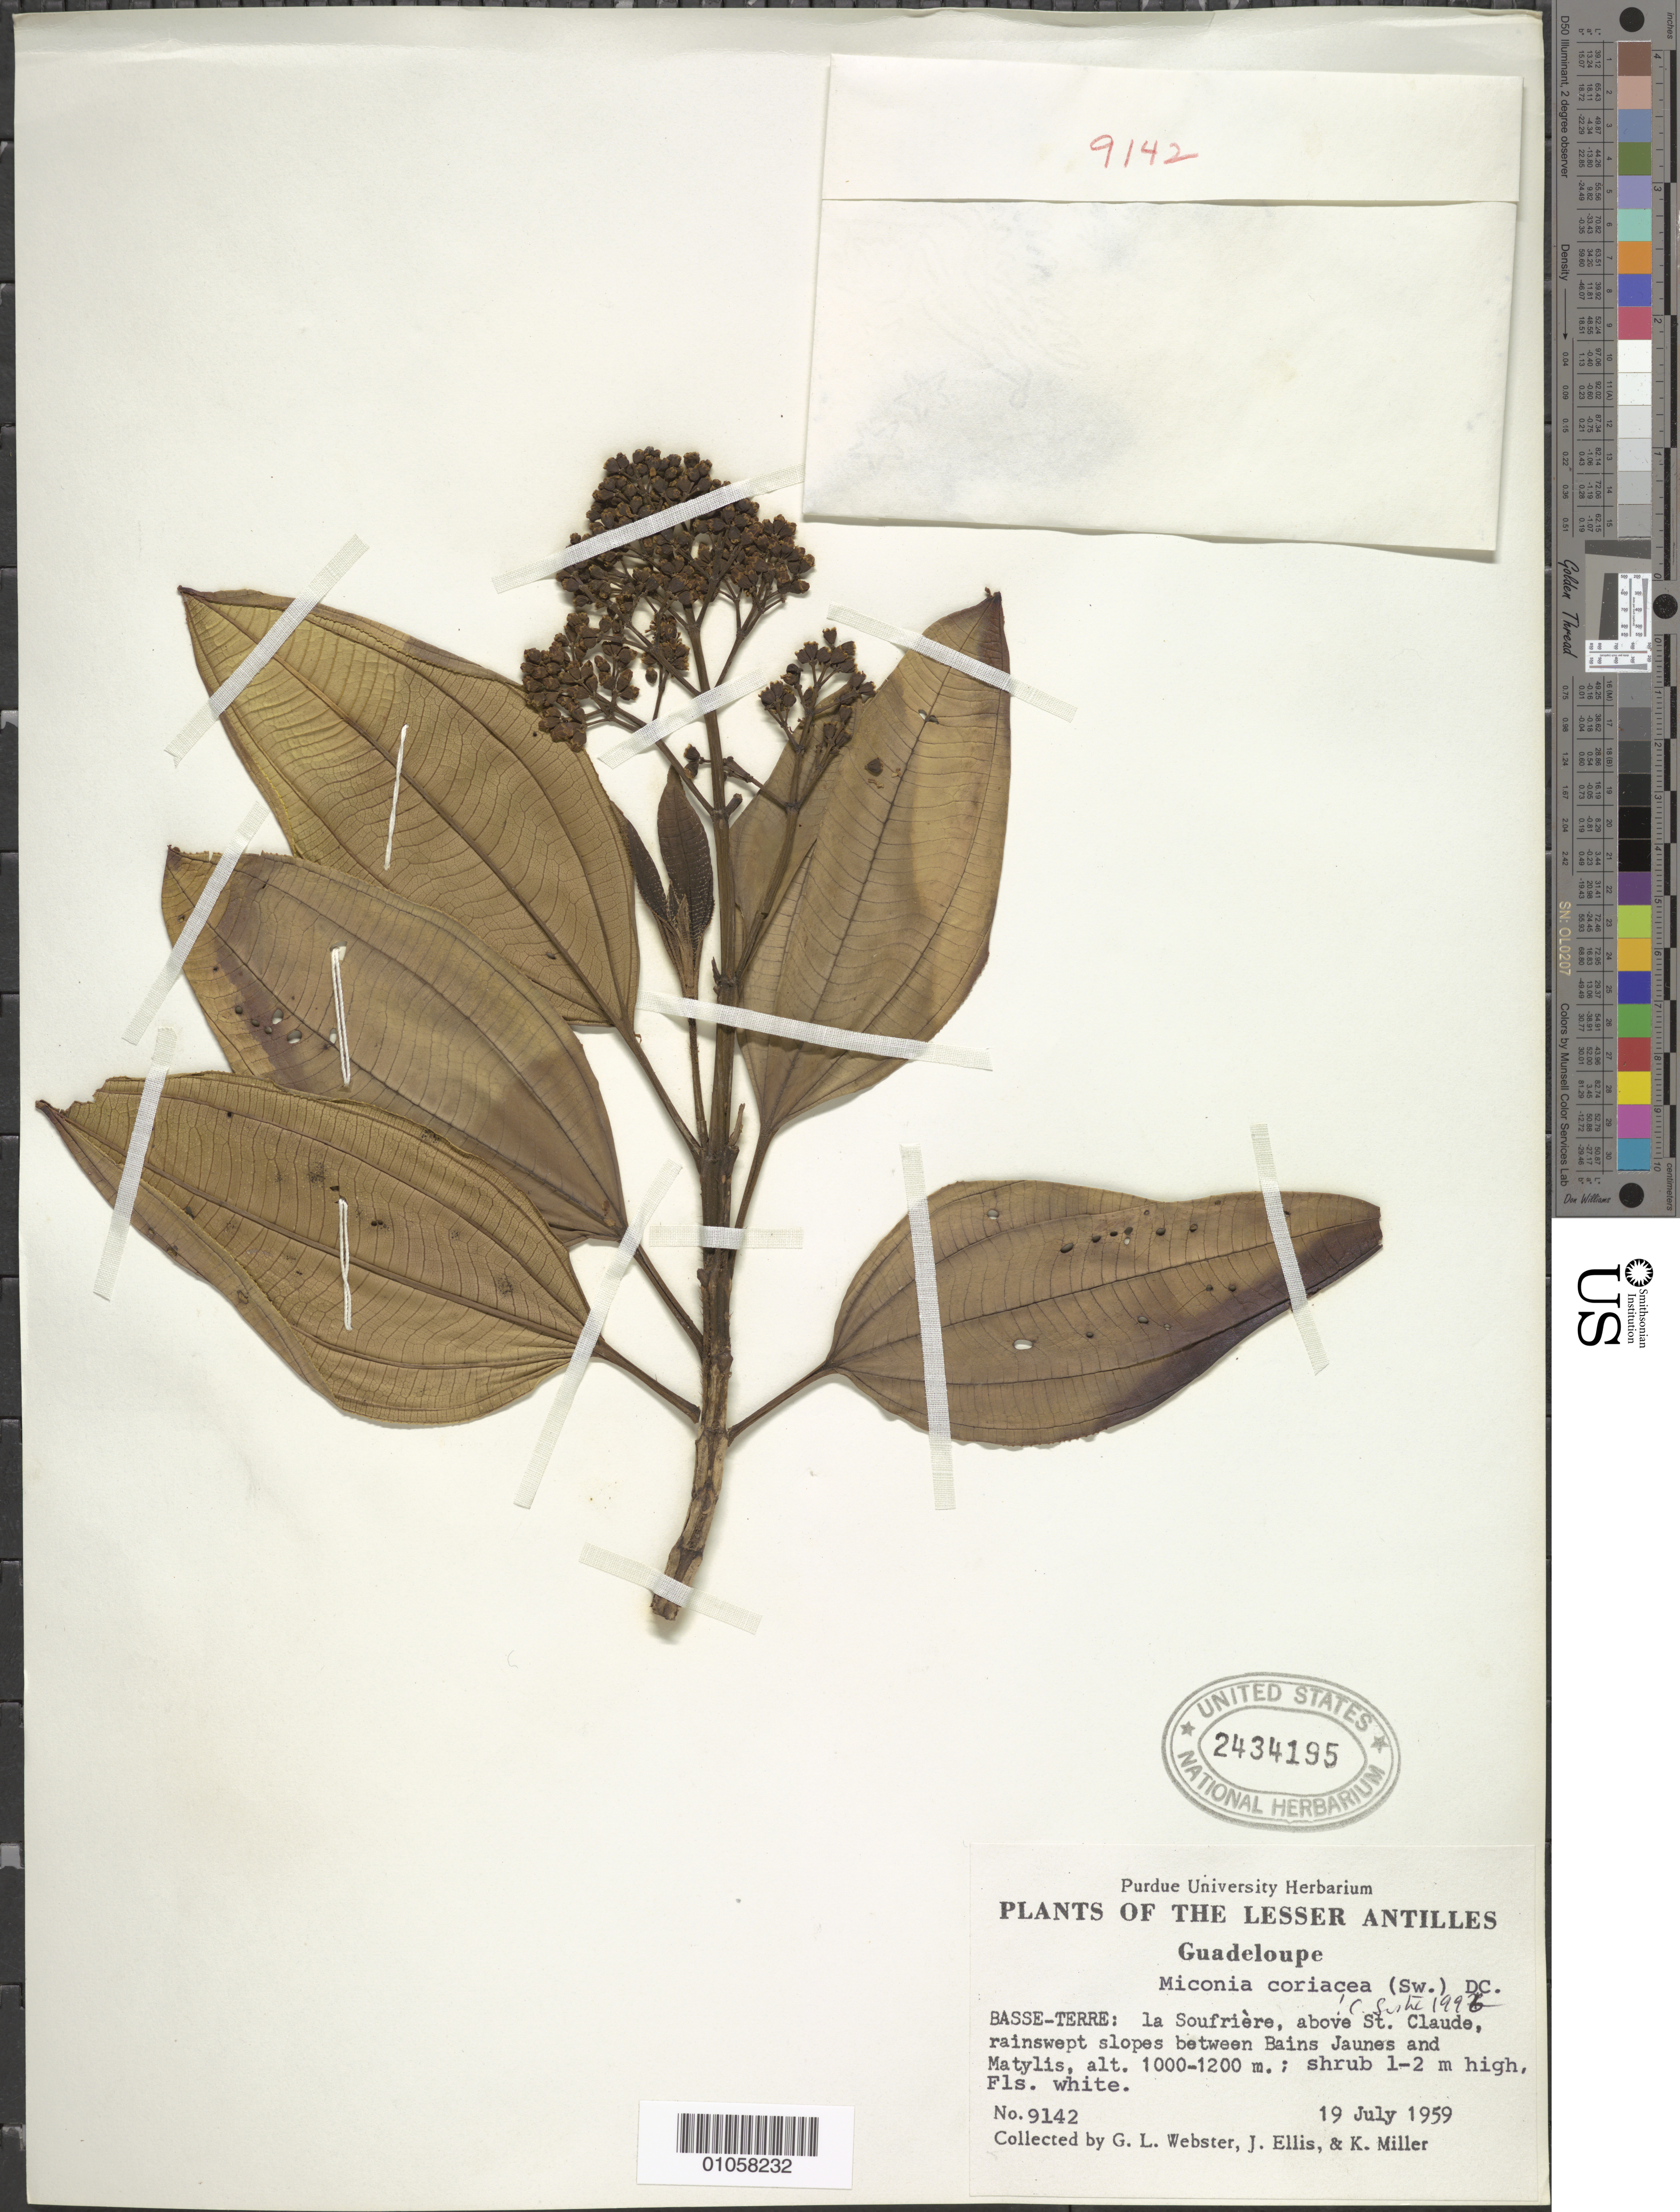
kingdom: Plantae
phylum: Tracheophyta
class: Magnoliopsida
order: Myrtales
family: Melastomataceae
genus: Miconia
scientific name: Miconia coriacea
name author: (Sw.) DC.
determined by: Sastre, C. H. L.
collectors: G. L. Webster, J. Ellis & K. Miller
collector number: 9142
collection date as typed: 19 Jul 1959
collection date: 1959-07-19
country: Guadeloupe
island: Basse Terre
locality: La Soufrière, above St. Claude, slopes between Bains Jaunes and Matylis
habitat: Rainswept slopes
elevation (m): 1000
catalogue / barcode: US 2434195